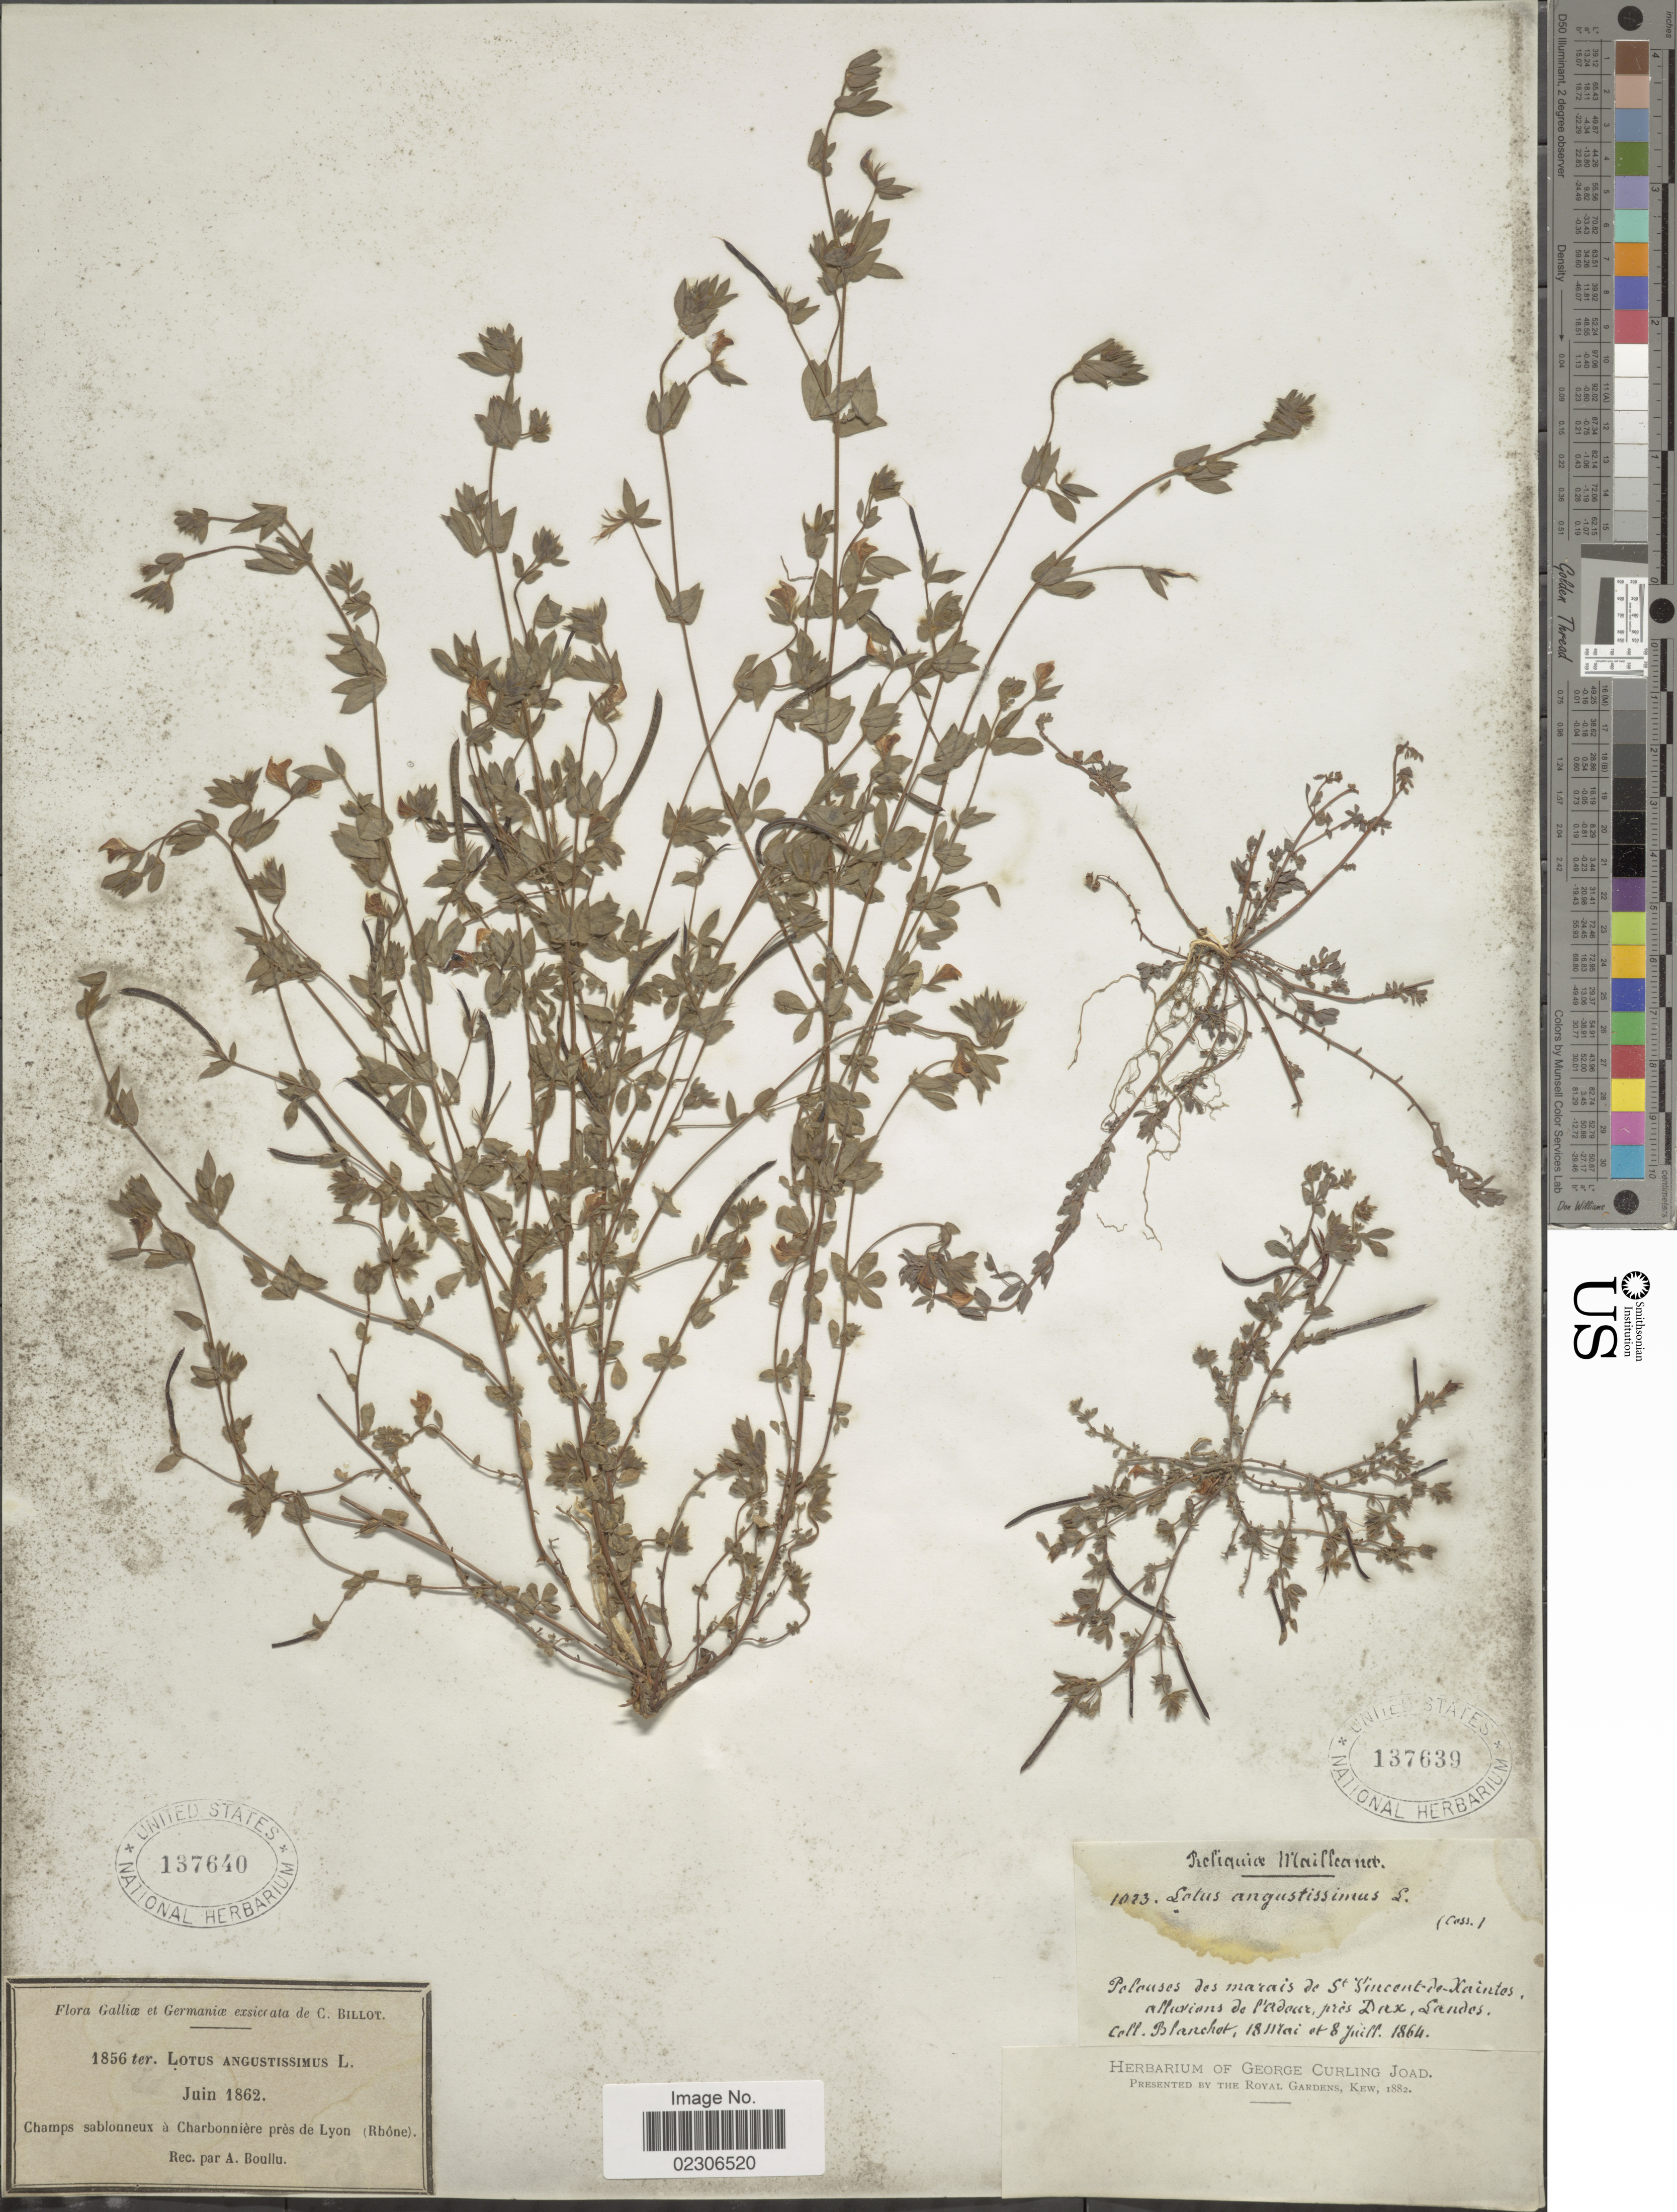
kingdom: Plantae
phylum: Tracheophyta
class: Magnoliopsida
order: Fabales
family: Fabaceae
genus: Lotus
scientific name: Lotus angustissimus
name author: L.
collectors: C. Billot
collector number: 1856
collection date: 1862-06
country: France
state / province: Auvergne-Rhône-Alpes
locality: Galliae. Charbonnière près de Lyon (Rhône)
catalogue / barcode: US 137640-2